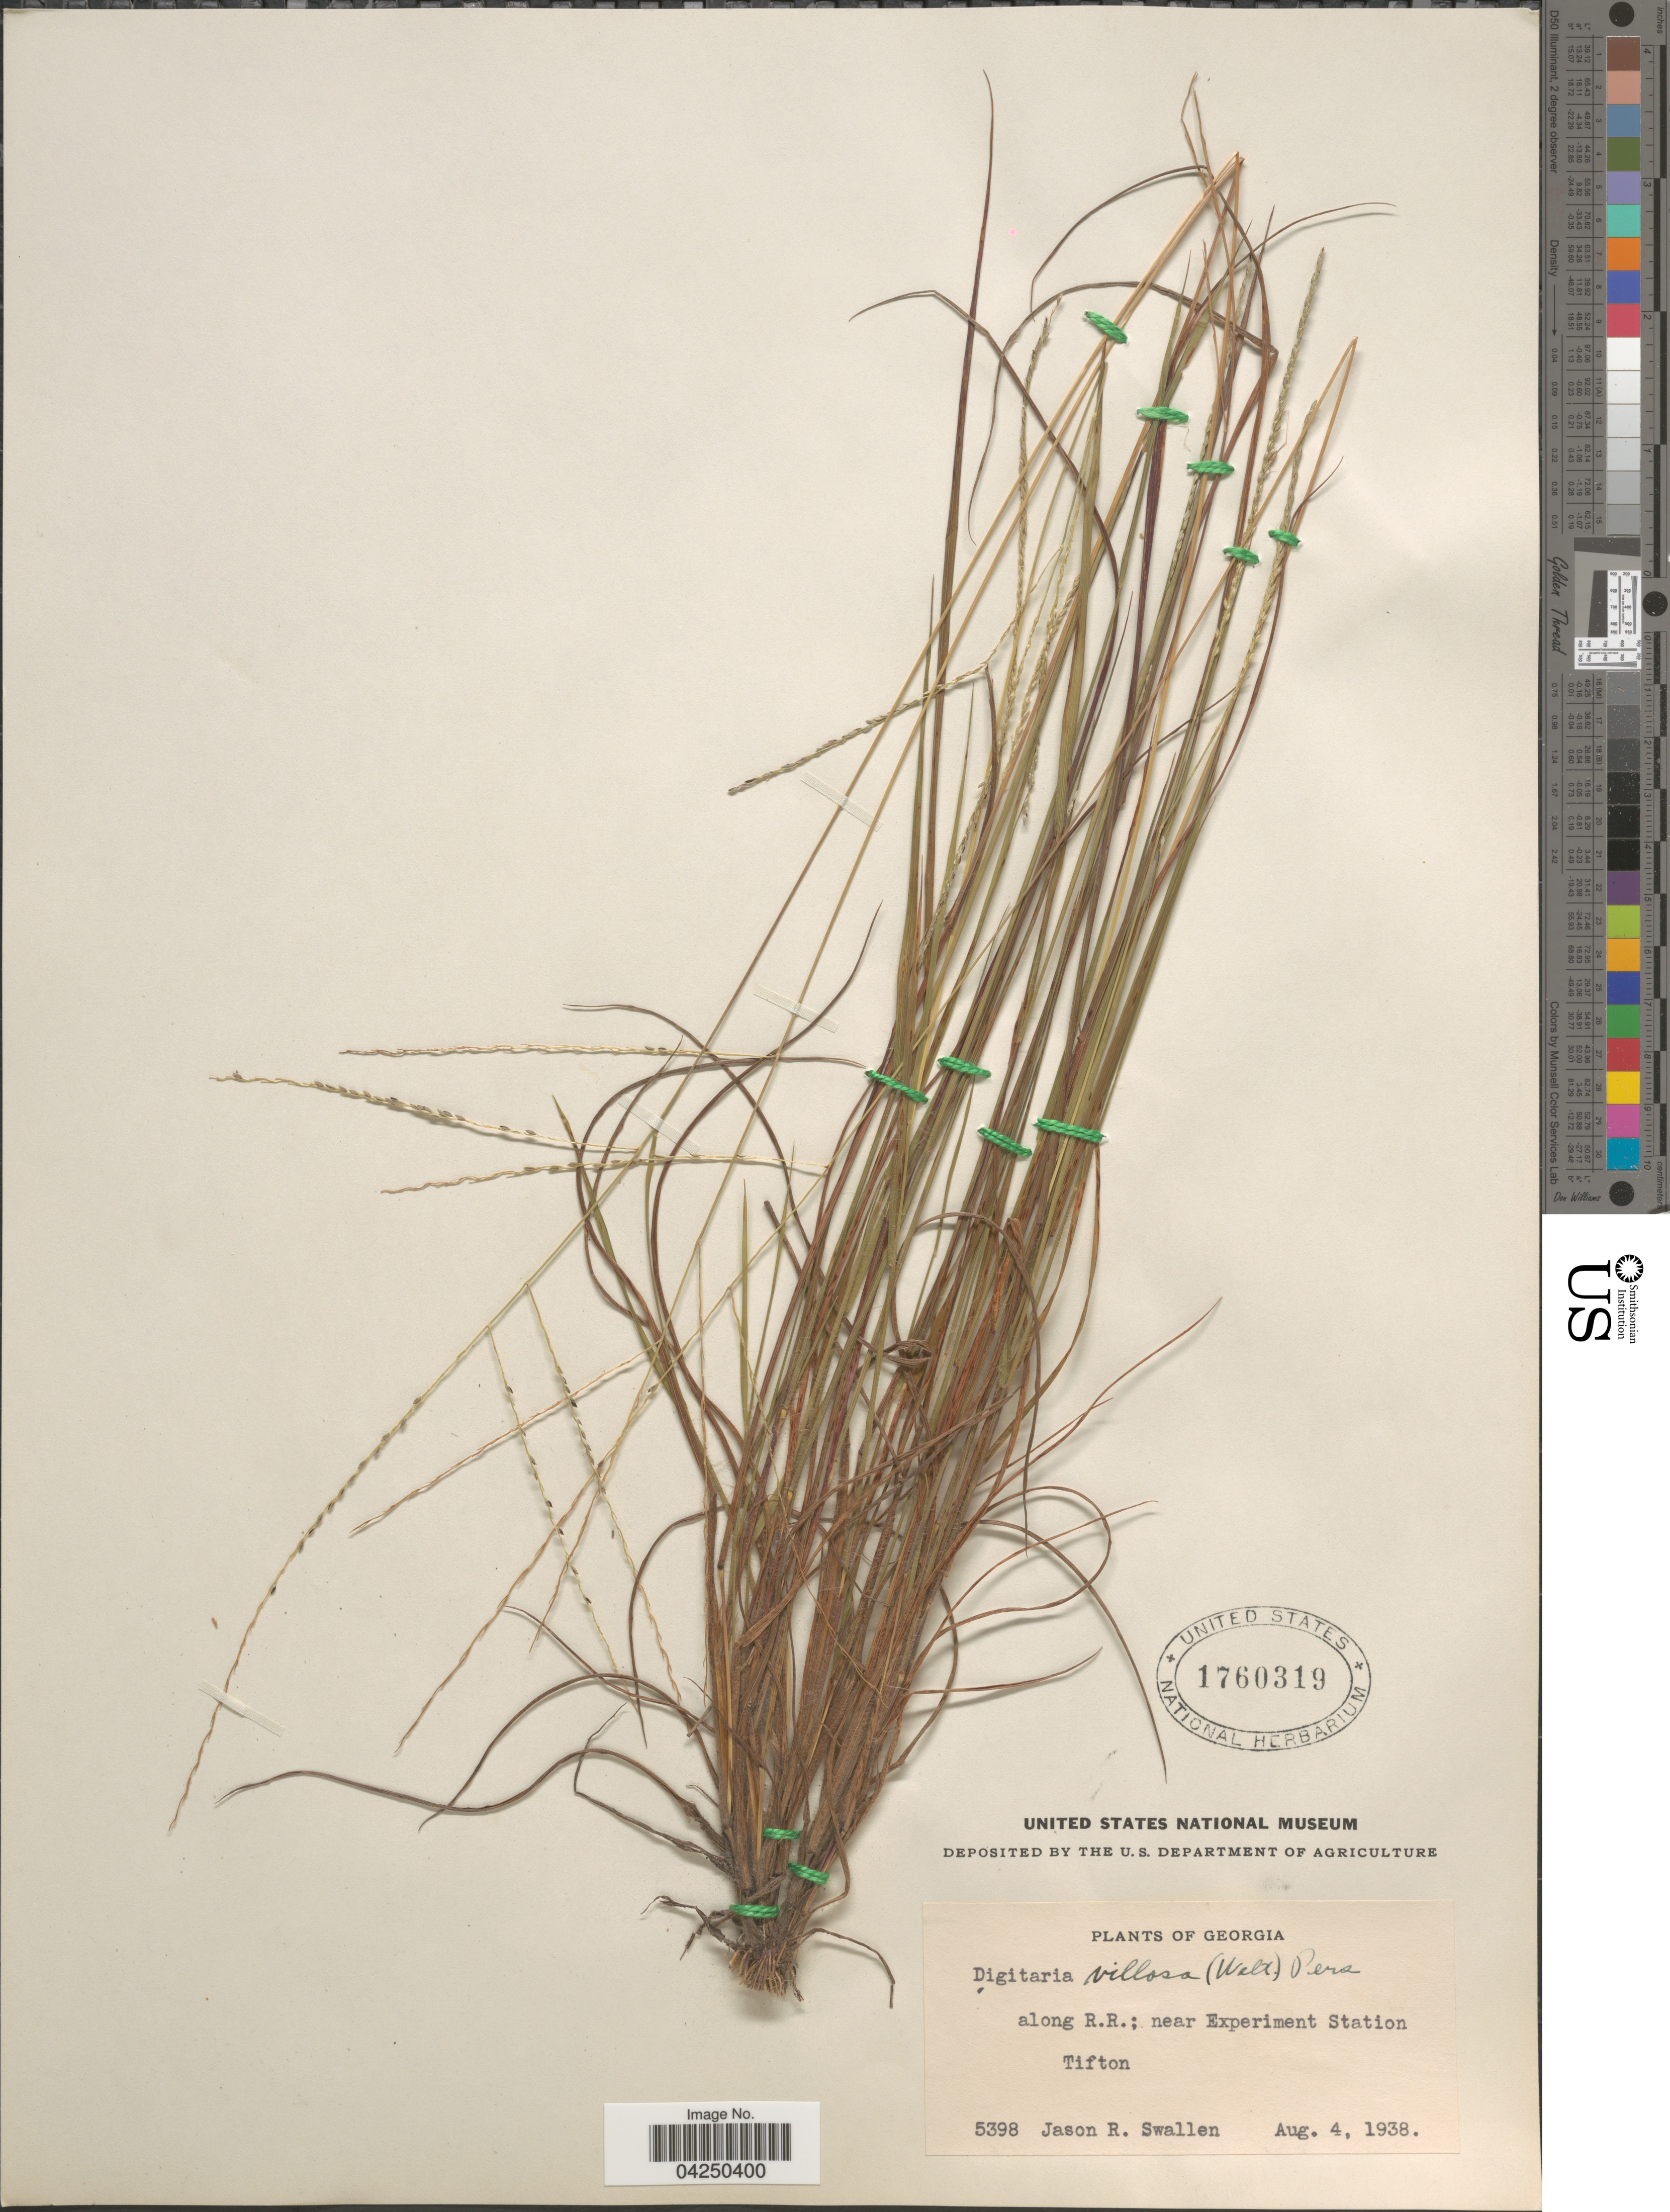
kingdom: Plantae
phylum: Tracheophyta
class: Liliopsida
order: Poales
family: Poaceae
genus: Digitaria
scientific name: Digitaria villosa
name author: (Walter) Pers.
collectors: J. R. Swallen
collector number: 5398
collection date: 1938-08-04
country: United States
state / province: Georgia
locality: Along R.R.; near Experiment Station Tifton.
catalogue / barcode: US 1760319